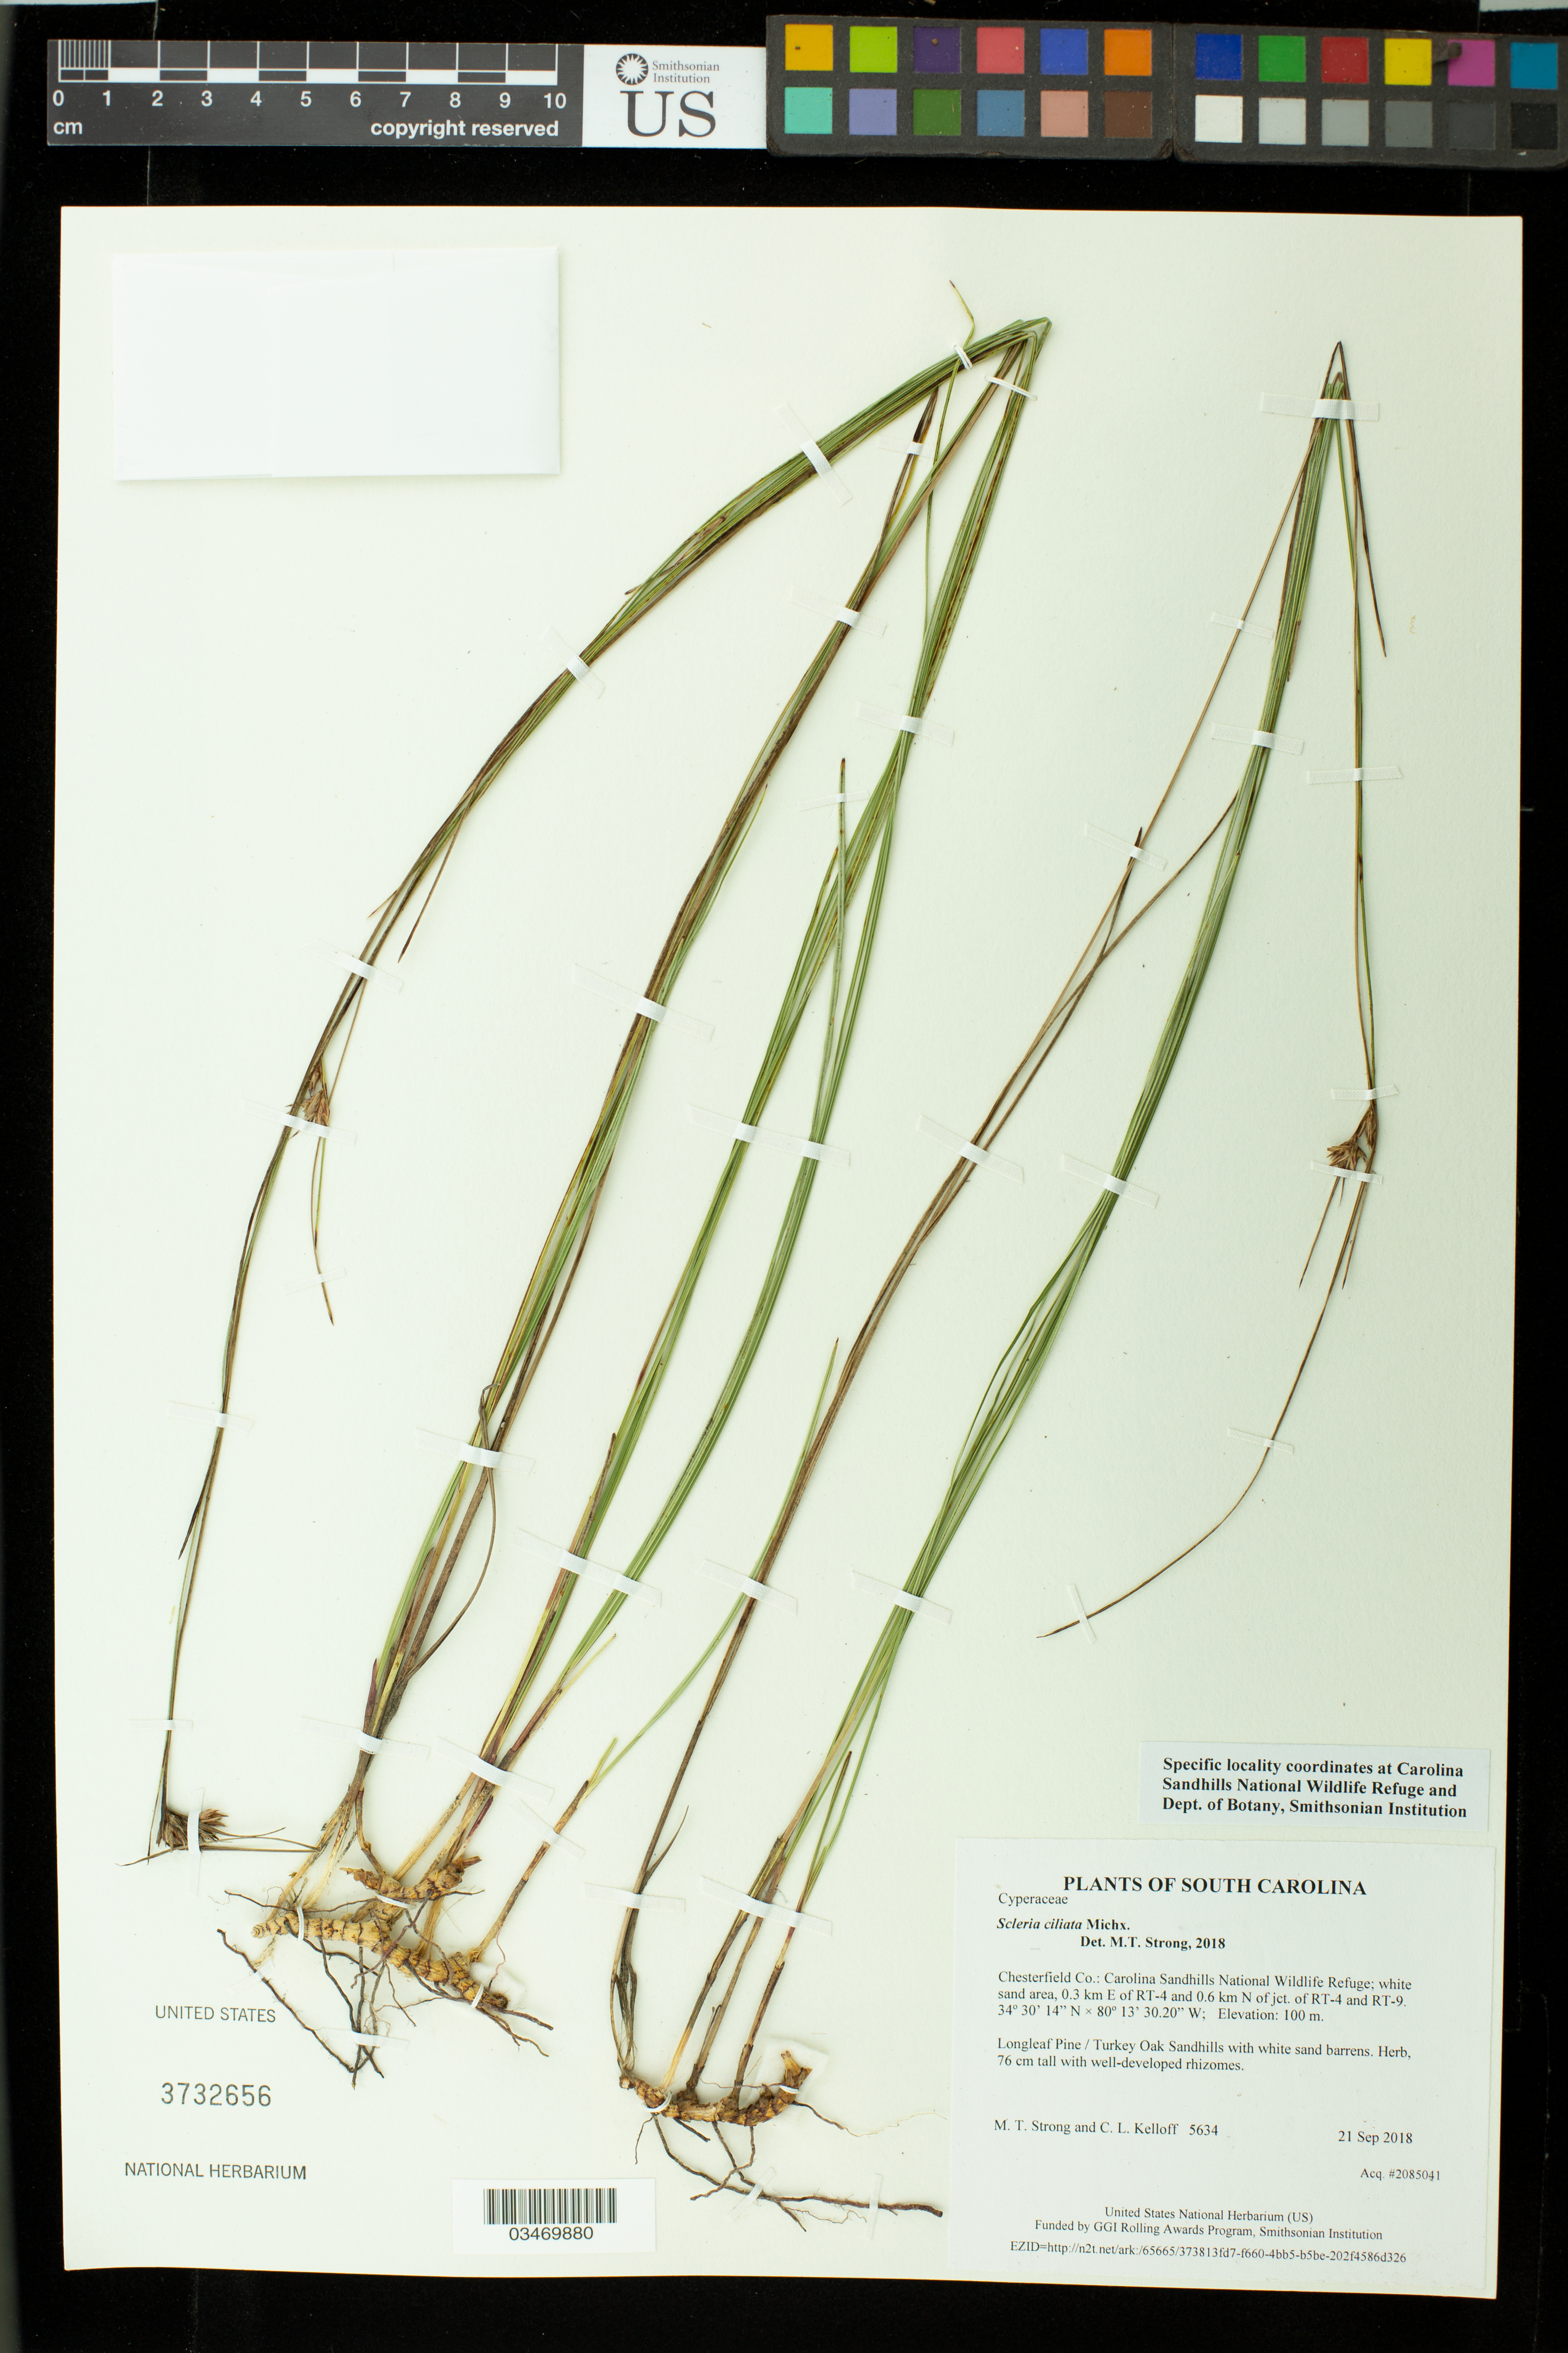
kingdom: Plantae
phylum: Tracheophyta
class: Liliopsida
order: Poales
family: Cyperaceae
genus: Scleria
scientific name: Scleria ciliata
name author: Michx.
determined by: Strong, M. T., (US), Smithsonian Institution - National Museum of Natural History (UNITED STATES)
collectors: M. T. Strong & C. L. Kelloff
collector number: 5634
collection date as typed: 21 Sep 2018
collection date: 2018-09-21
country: United States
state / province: South Carolina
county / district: Chesterfield Co.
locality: Carolina Sandhills National Wildlife Refuge; white sand area, 0.3 km E of RT-4 and 0.6 km N of jct. of RT-4 and RT-9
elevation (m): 100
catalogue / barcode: US 3732656